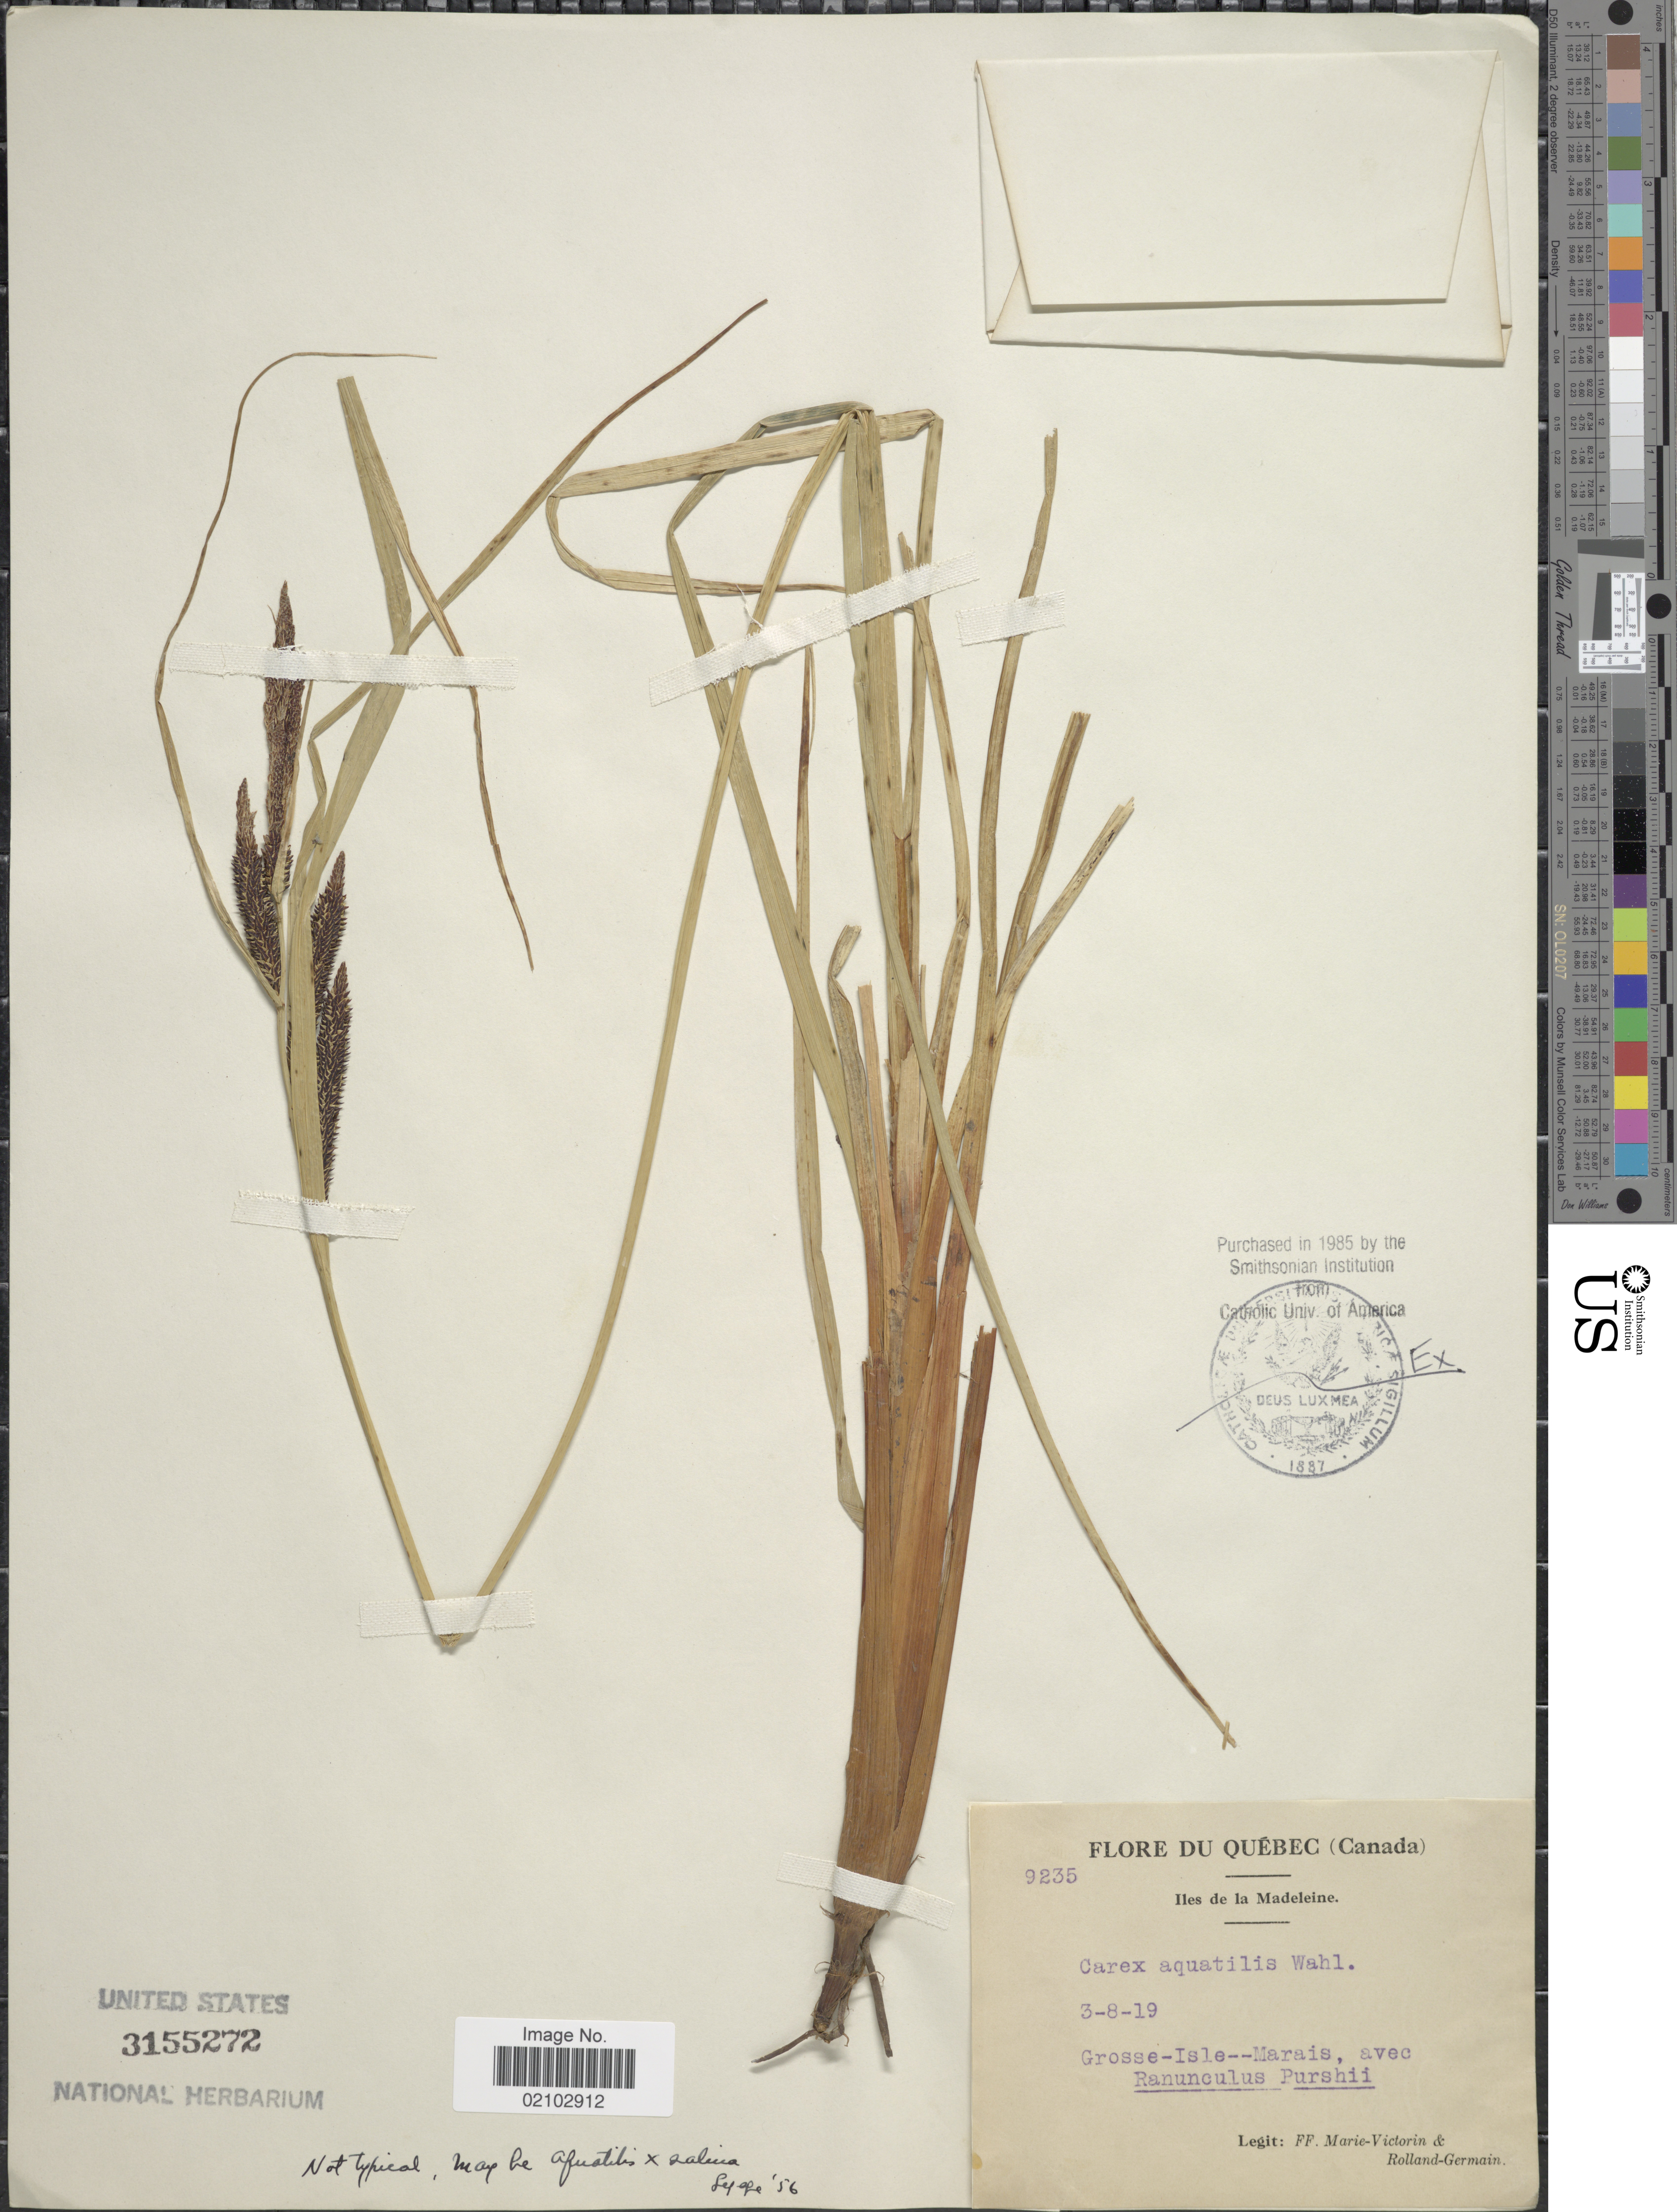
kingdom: Plantae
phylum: Tracheophyta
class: Liliopsida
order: Poales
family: Cyperaceae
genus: Carex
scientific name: Carex aquatilis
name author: Wahlenb.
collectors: F. Marie-Victorin & Rolland-Germain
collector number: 9235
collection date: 1919-08-03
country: Canada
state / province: Quebec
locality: Iles de la Madeleine, Grosse-Isle--Marais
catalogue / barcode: US 3155272